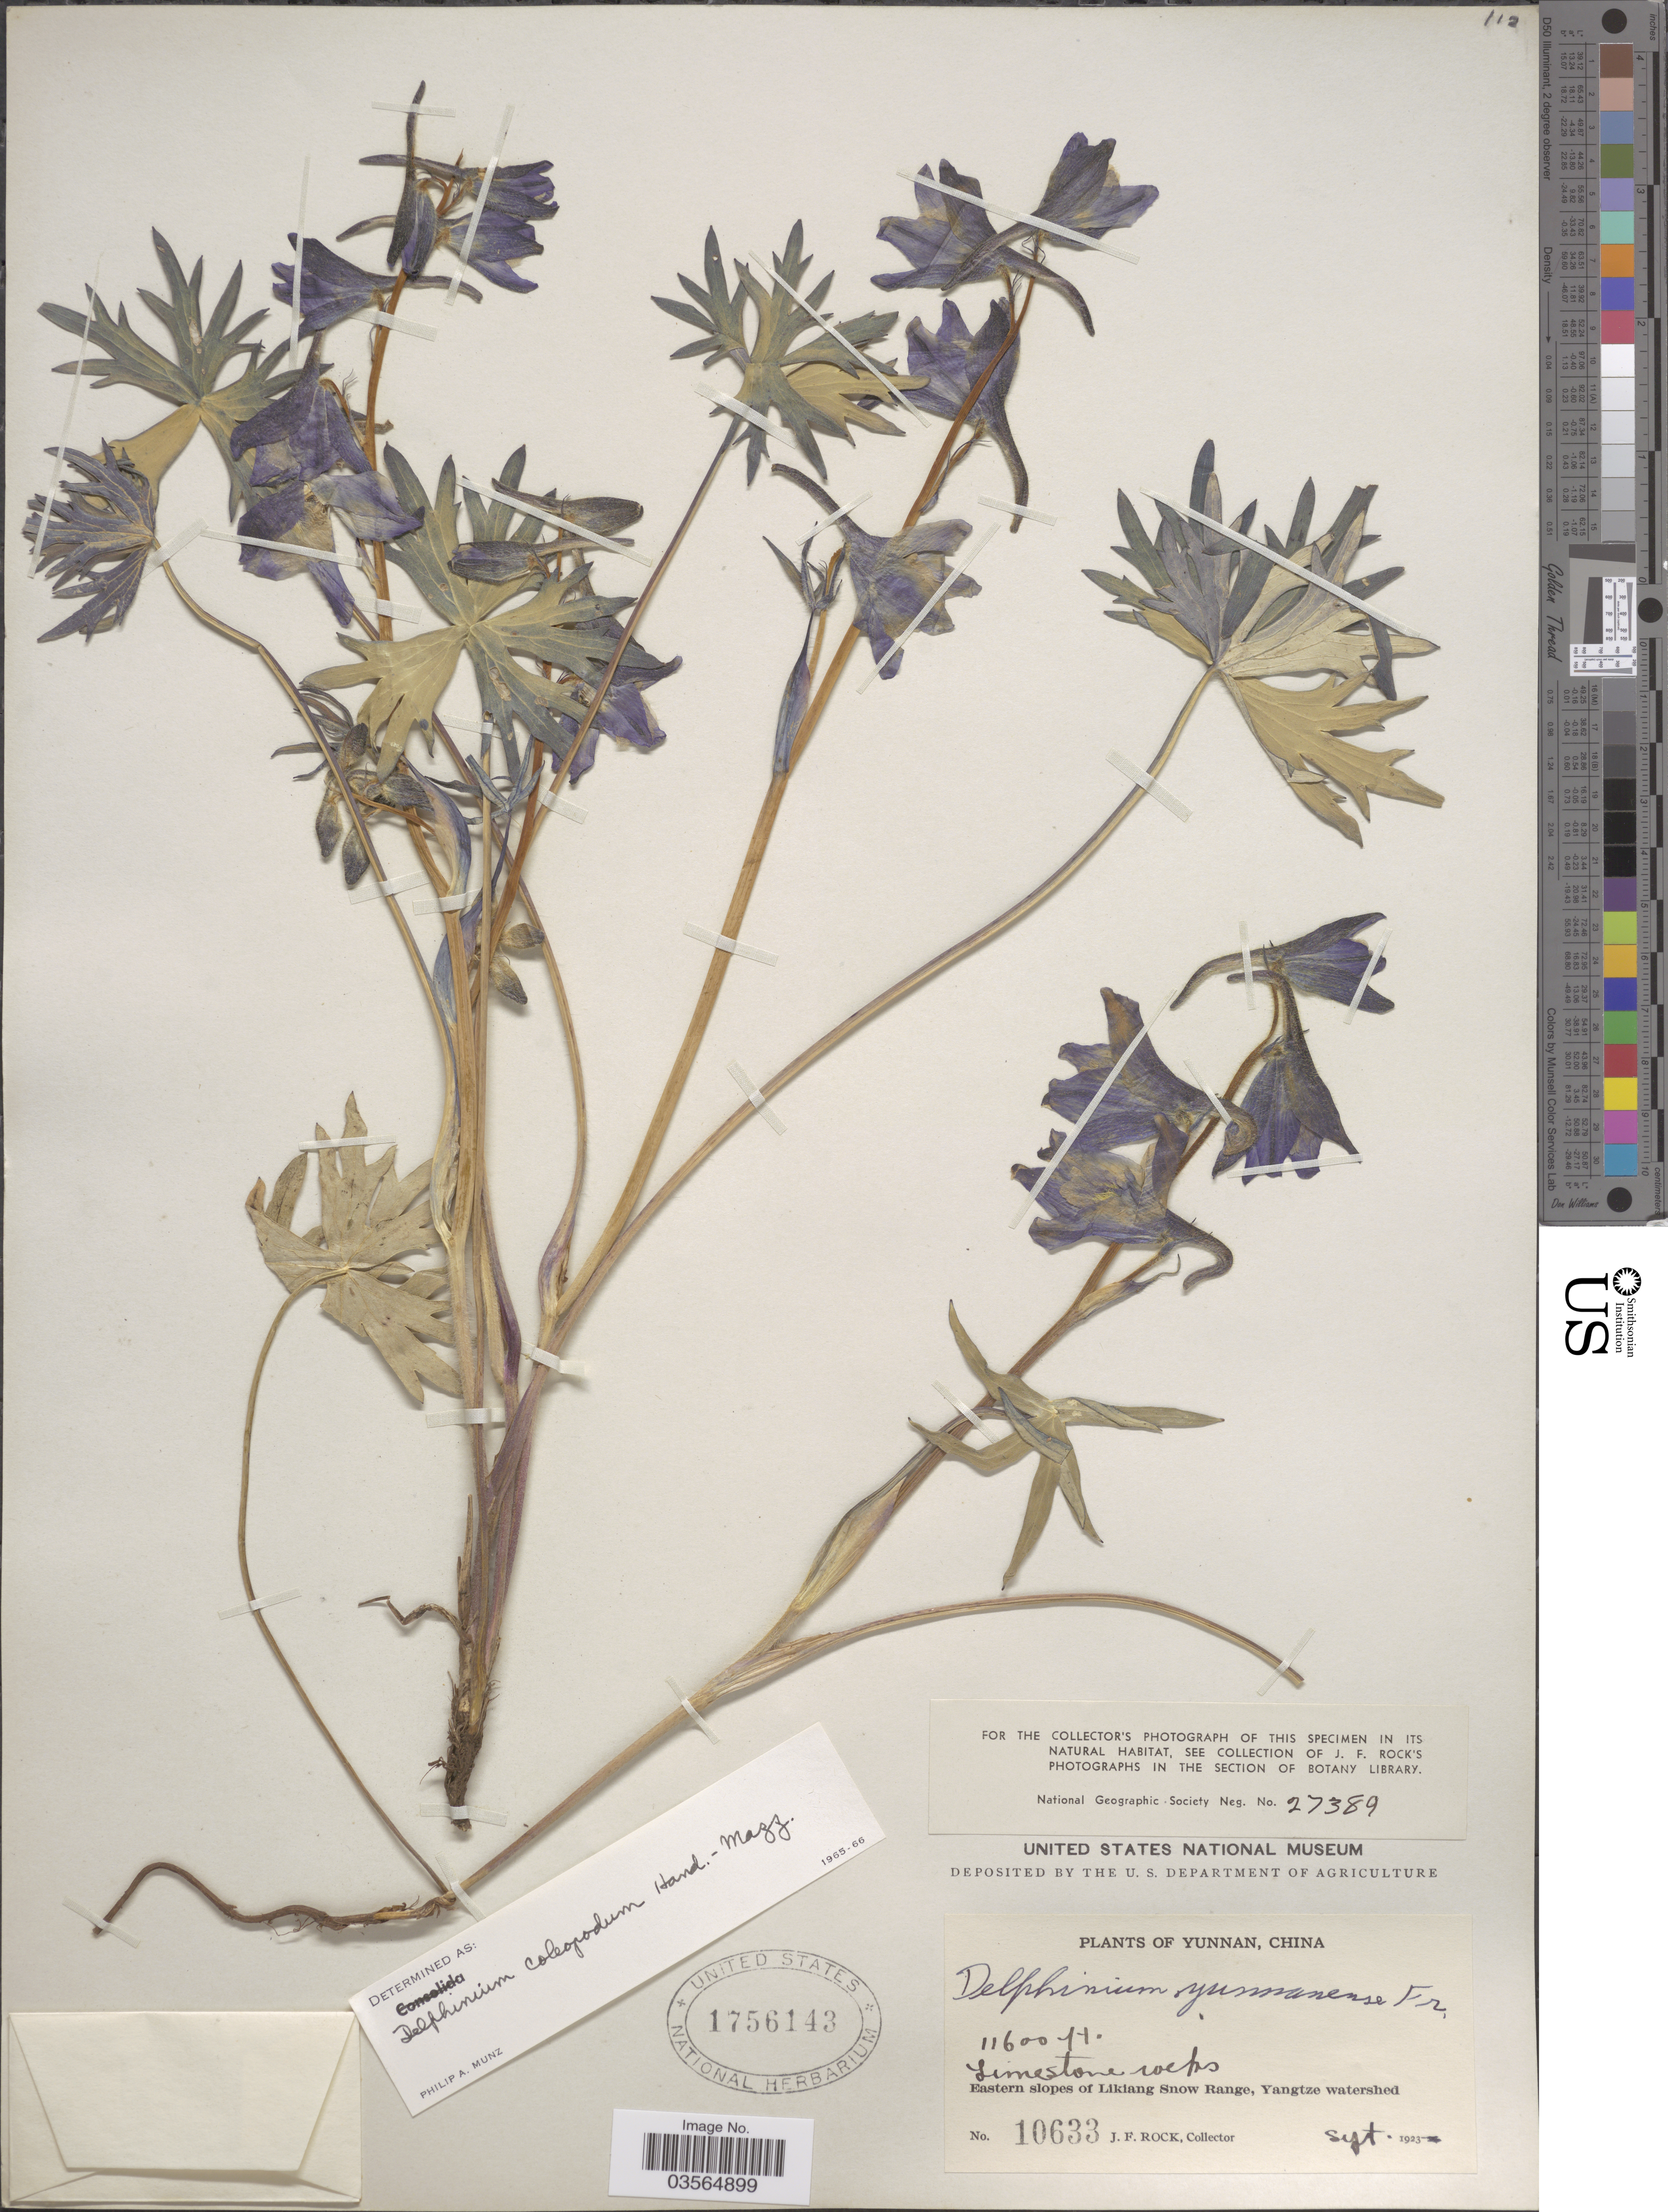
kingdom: Plantae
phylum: Tracheophyta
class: Magnoliopsida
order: Ranunculales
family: Ranunculaceae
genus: Delphinium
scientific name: Delphinium coleopodum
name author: Hand.-Mazz.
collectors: J. Rock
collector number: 10633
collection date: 1923-09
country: China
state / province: Yunnan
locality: Eastern slopes of Likiang Snow Range, Yangtze watershed.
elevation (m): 3536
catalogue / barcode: US 1756143